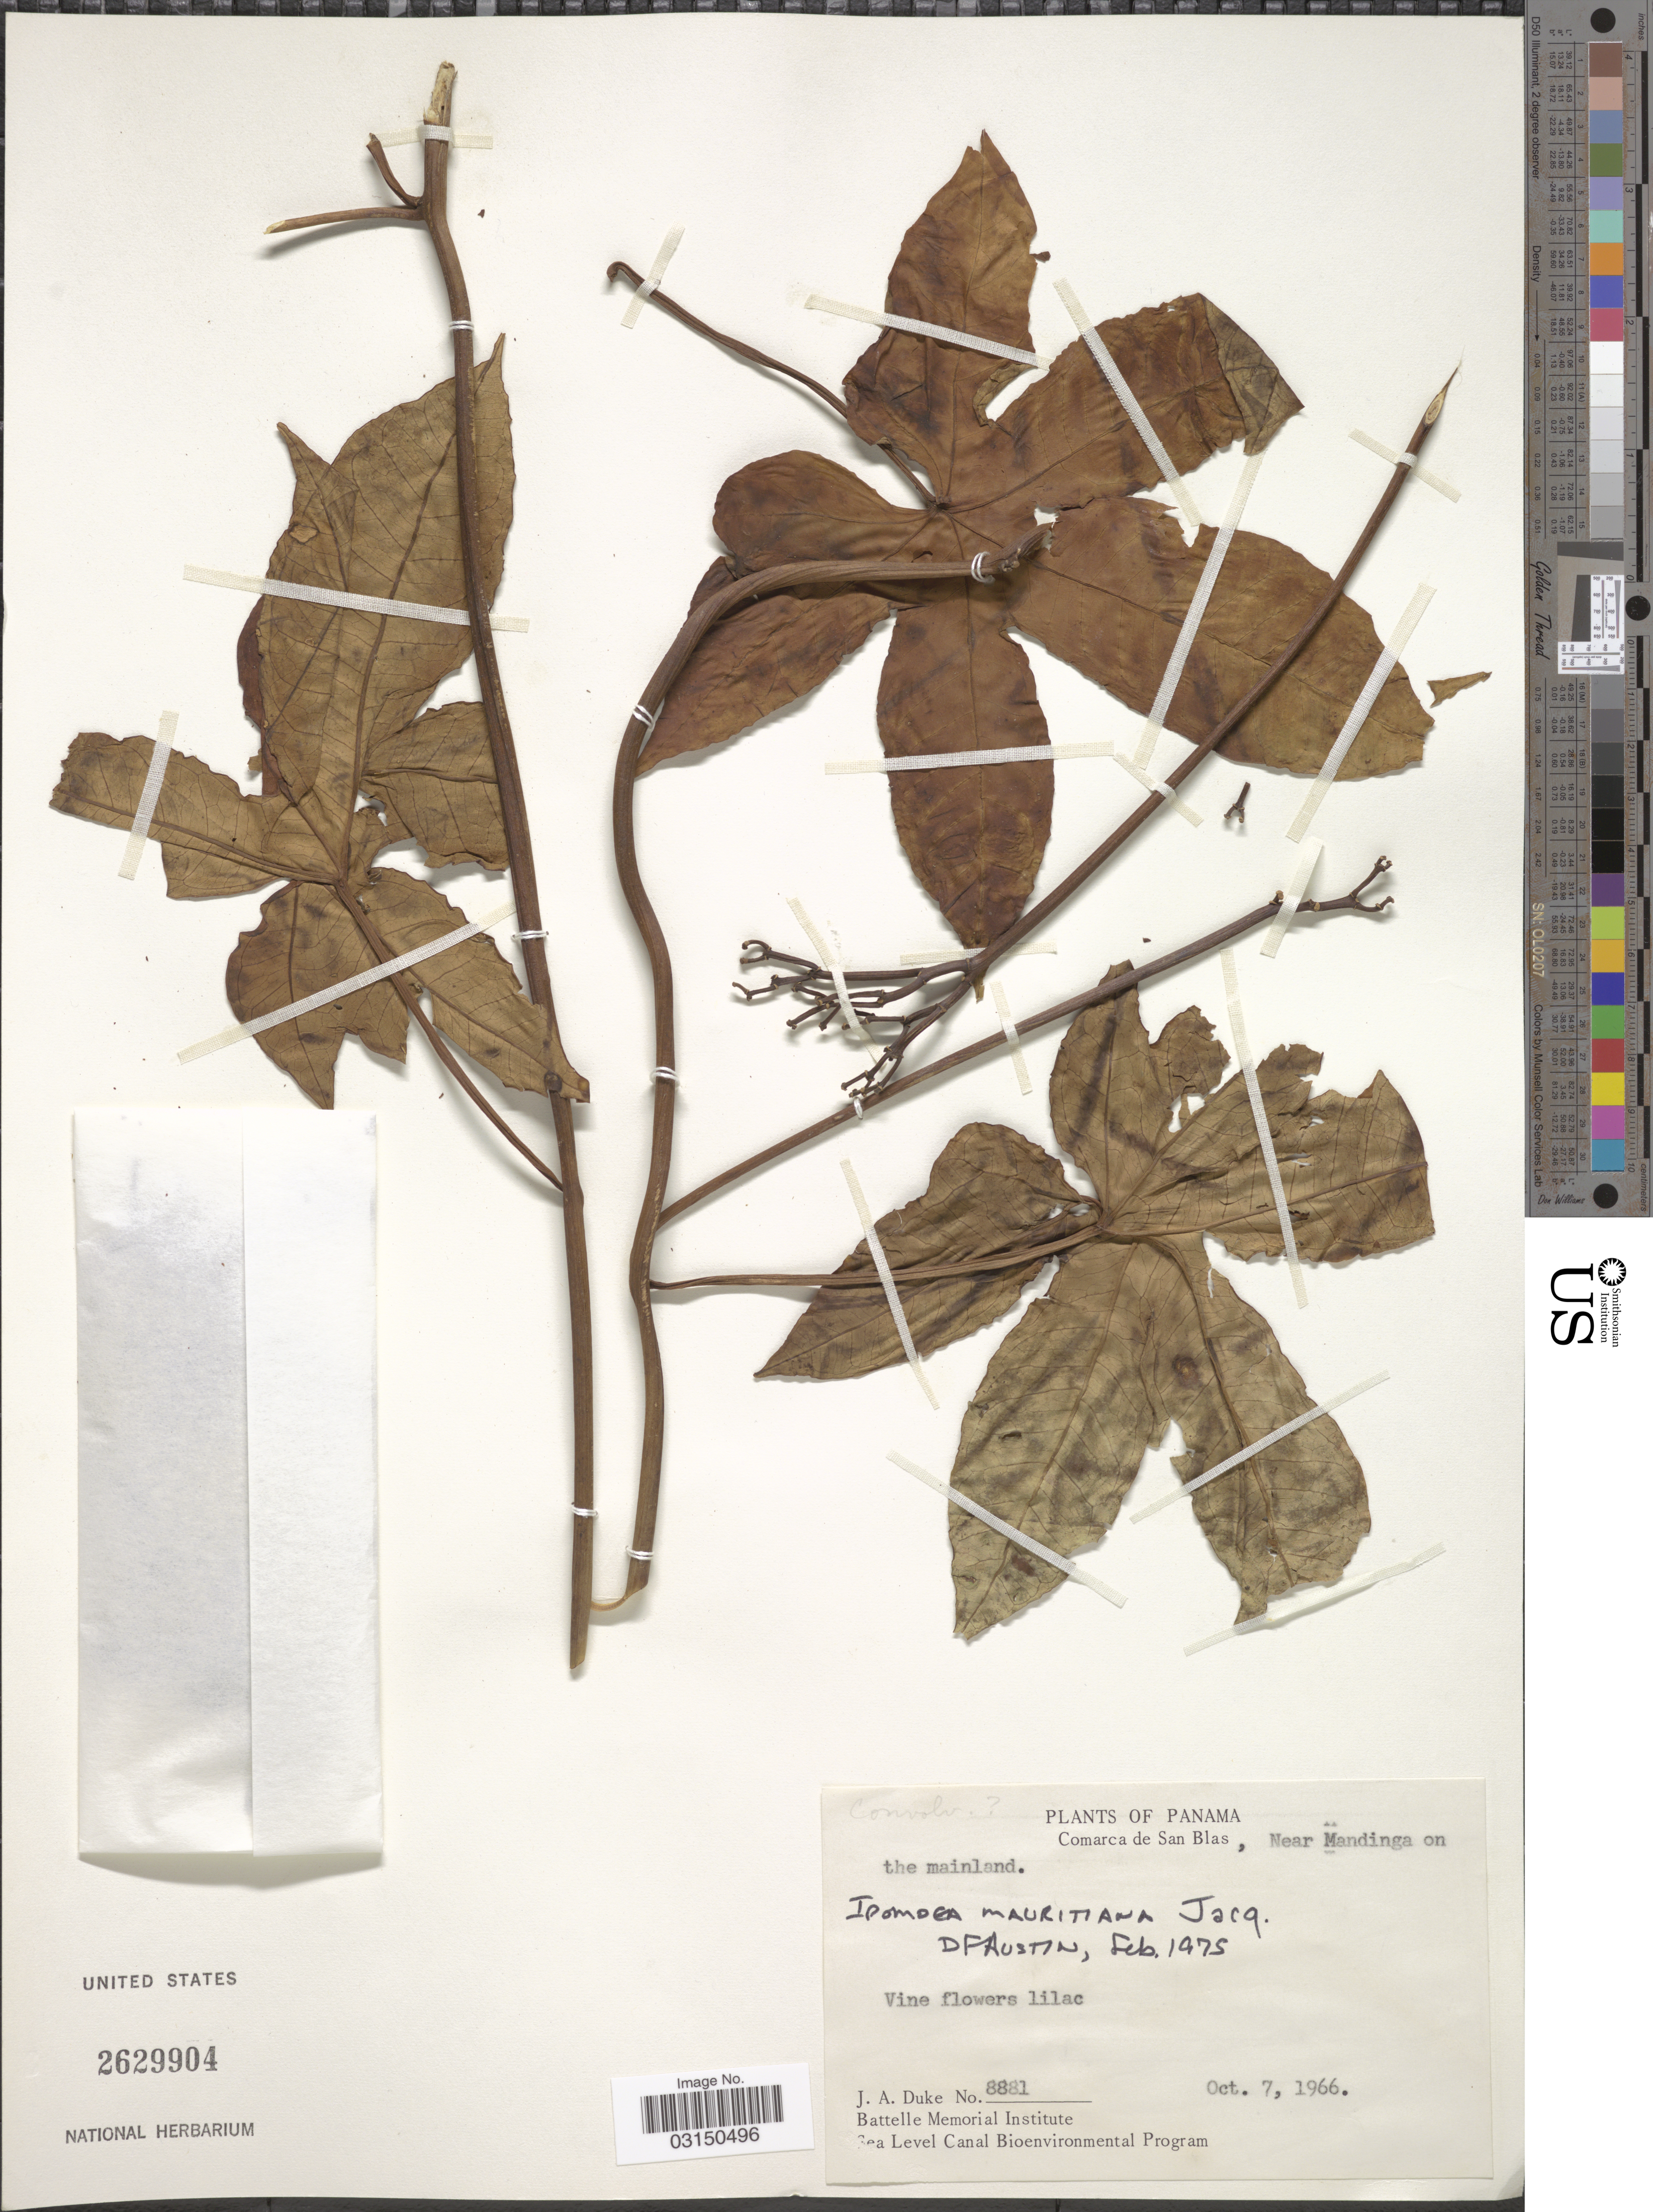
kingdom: Plantae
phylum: Tracheophyta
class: Magnoliopsida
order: Solanales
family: Convolvulaceae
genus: Ipomoea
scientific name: Ipomoea mauritiana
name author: Jacq.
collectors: J. A. Duke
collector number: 8881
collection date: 1966-10-07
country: Panama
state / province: Kuna Yala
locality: Comarca de San Blas, Near Mandinga on the mainland.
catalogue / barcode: US 2629904